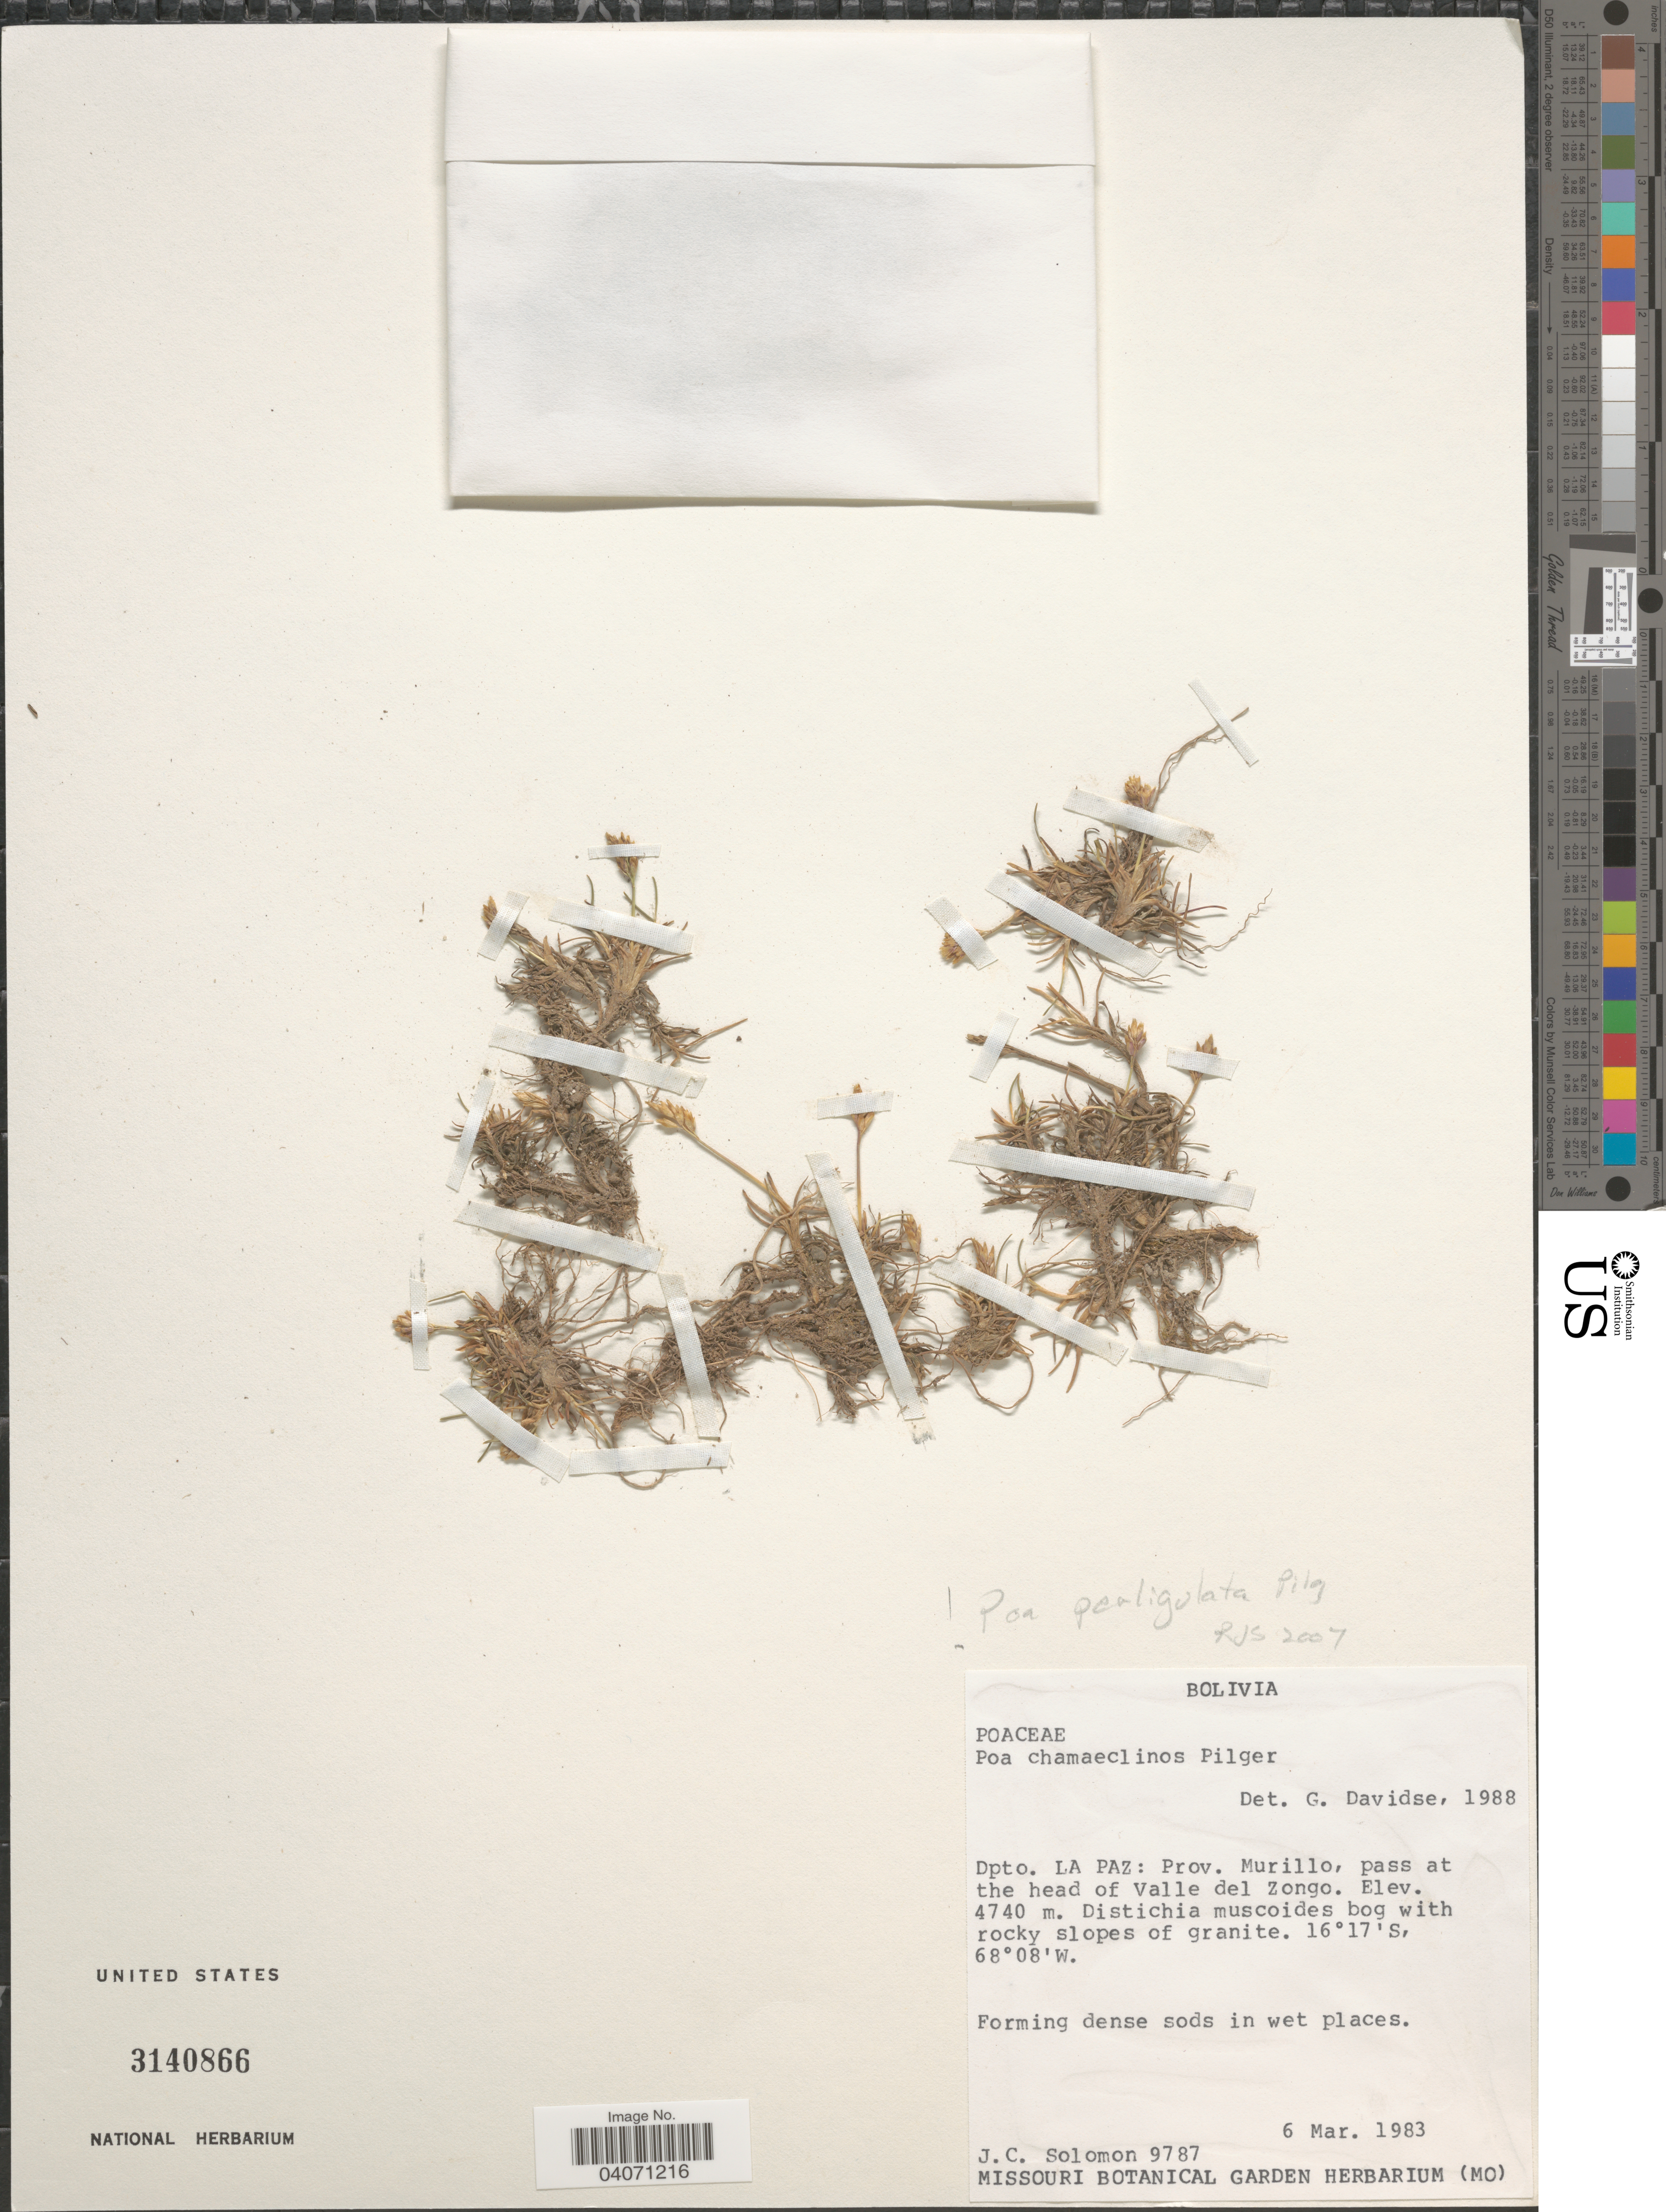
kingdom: Plantae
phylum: Tracheophyta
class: Liliopsida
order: Poales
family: Poaceae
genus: Poa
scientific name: Poa perligulata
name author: Pilg.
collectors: J. C. Solomon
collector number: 9787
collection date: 1983-03-06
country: Bolivia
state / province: La Paz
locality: Dpto. La Paz: Prov. Murillo, pass at the head of Valle del Zongo.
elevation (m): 4740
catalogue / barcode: US 3140866